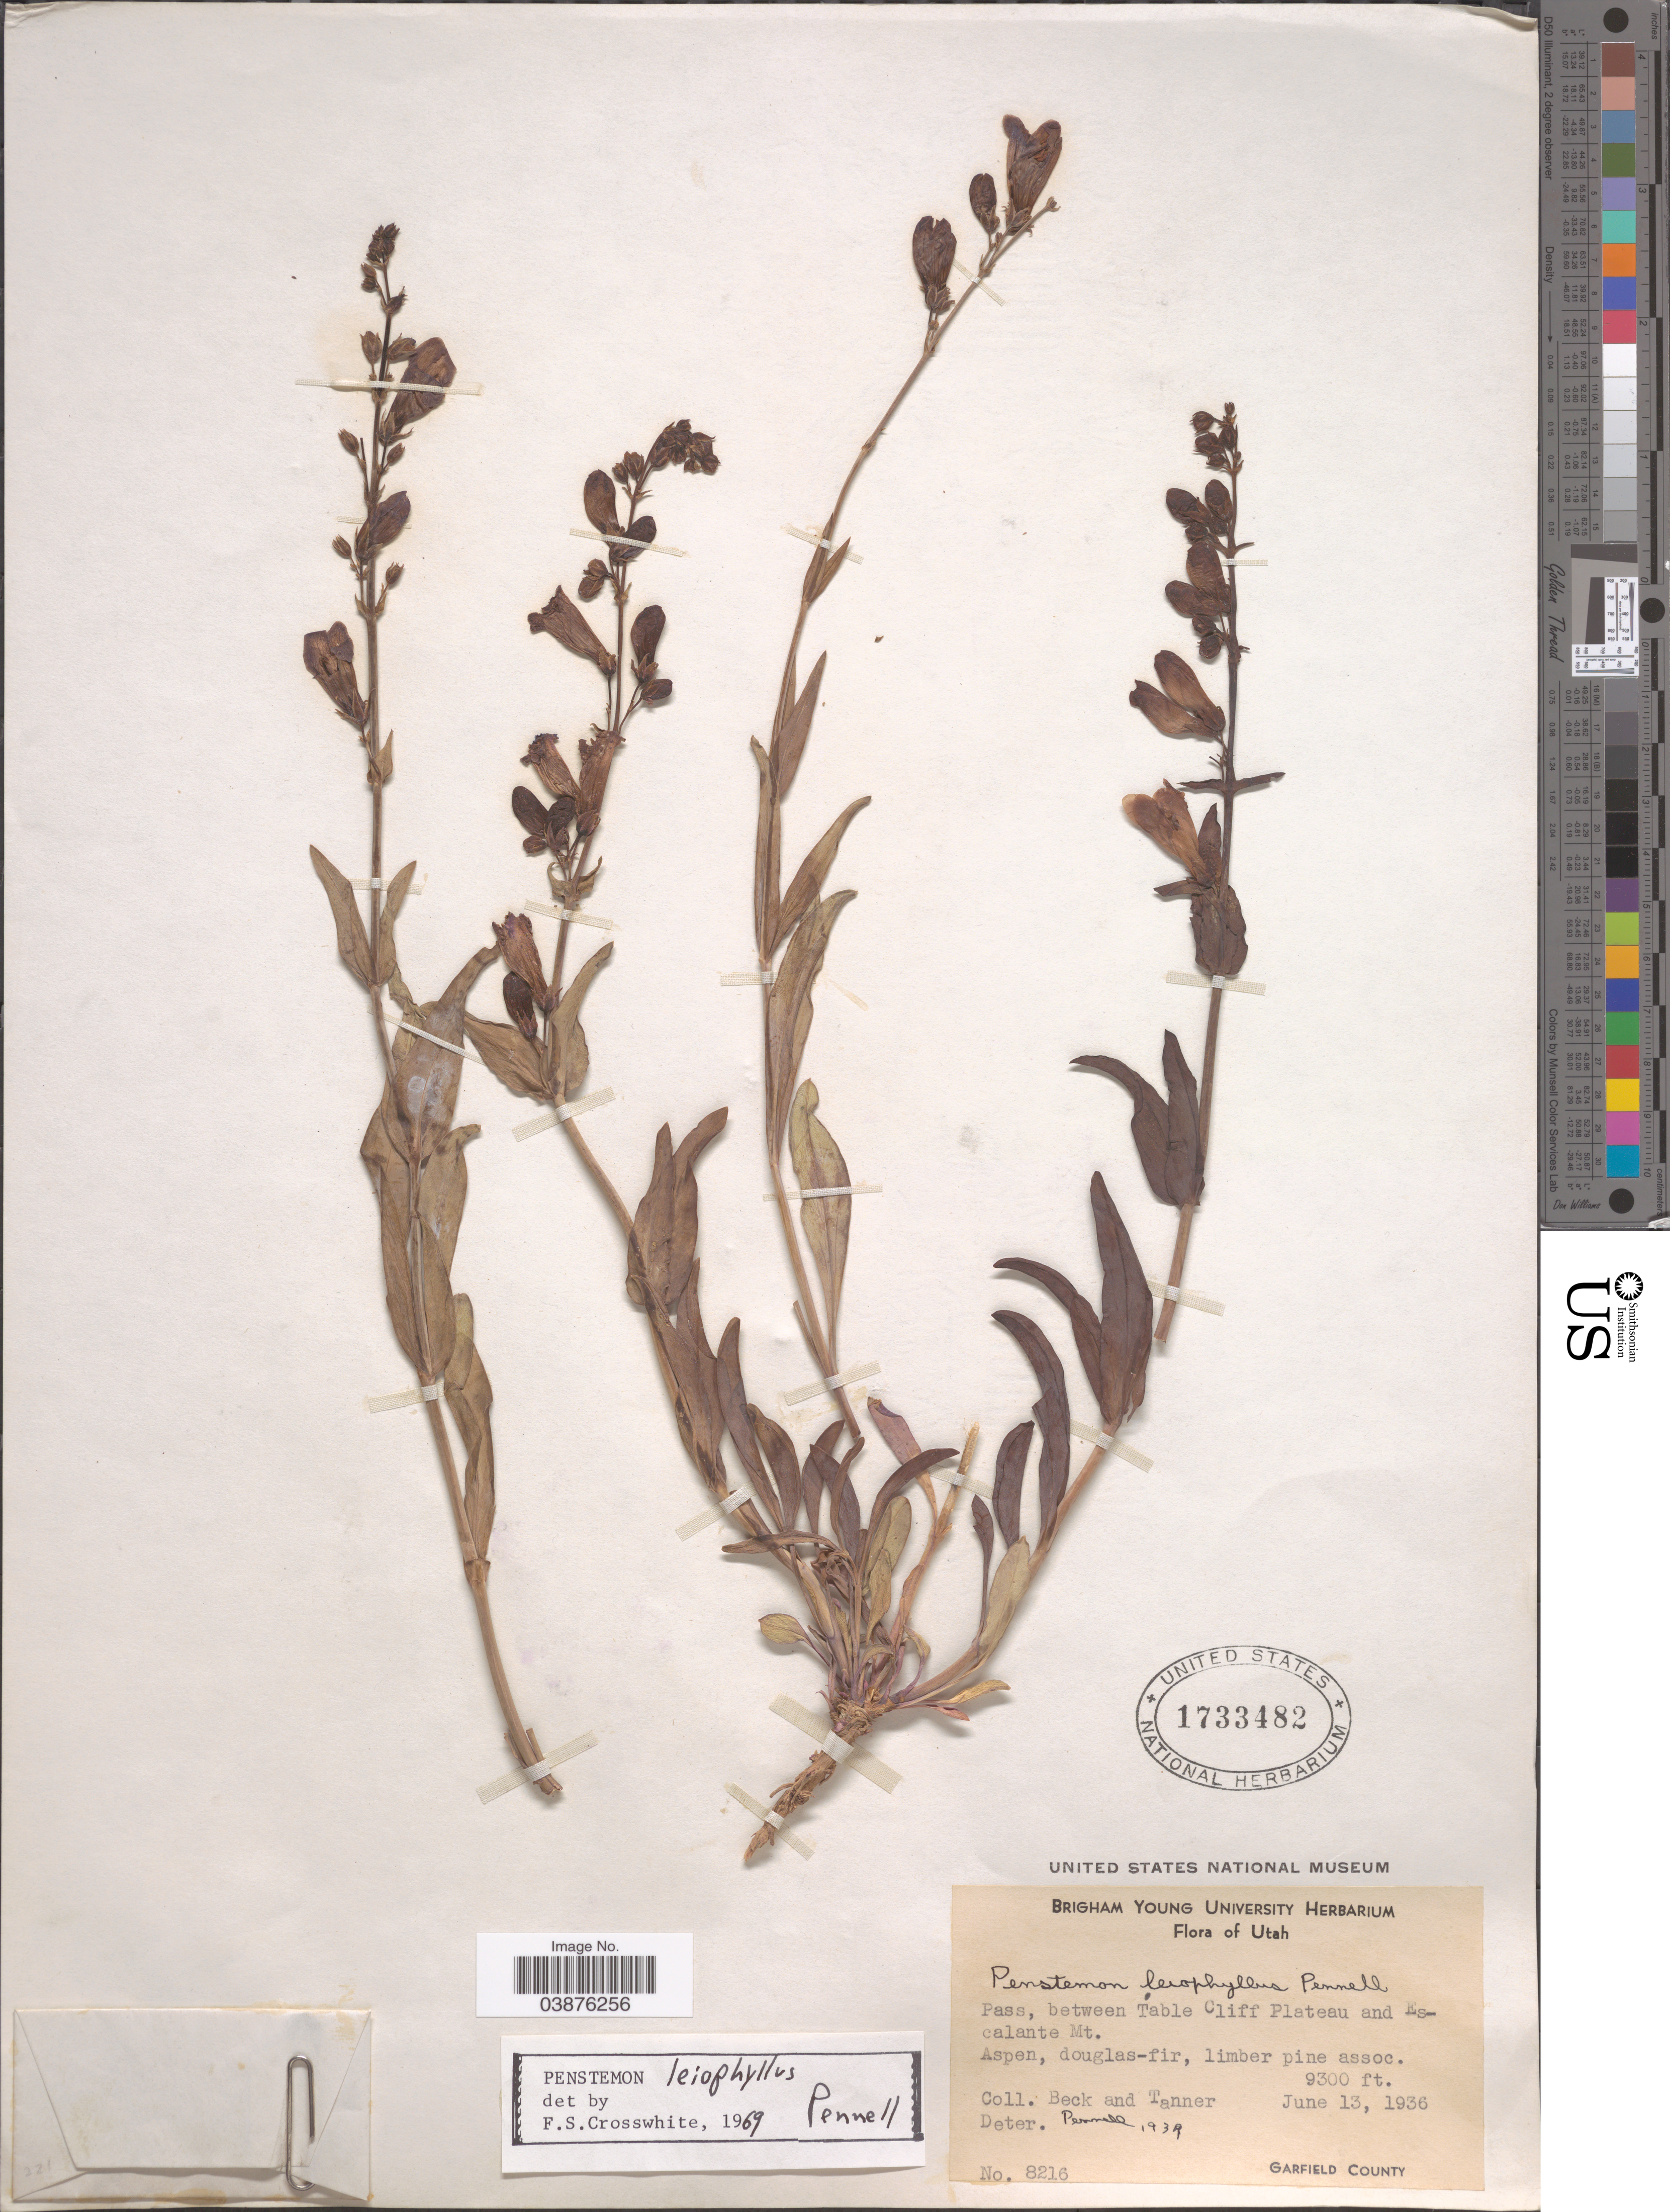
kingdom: Plantae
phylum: Tracheophyta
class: Magnoliopsida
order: Lamiales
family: Plantaginaceae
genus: Penstemon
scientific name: Penstemon leiophyllus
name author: Pennell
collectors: -- Beck & -. Tanner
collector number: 8216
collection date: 1936-06-13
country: United States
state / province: Utah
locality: Pass, between Table Cliff Plateau and Escalante Mt. Garfield County.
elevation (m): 2835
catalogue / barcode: US 1733482